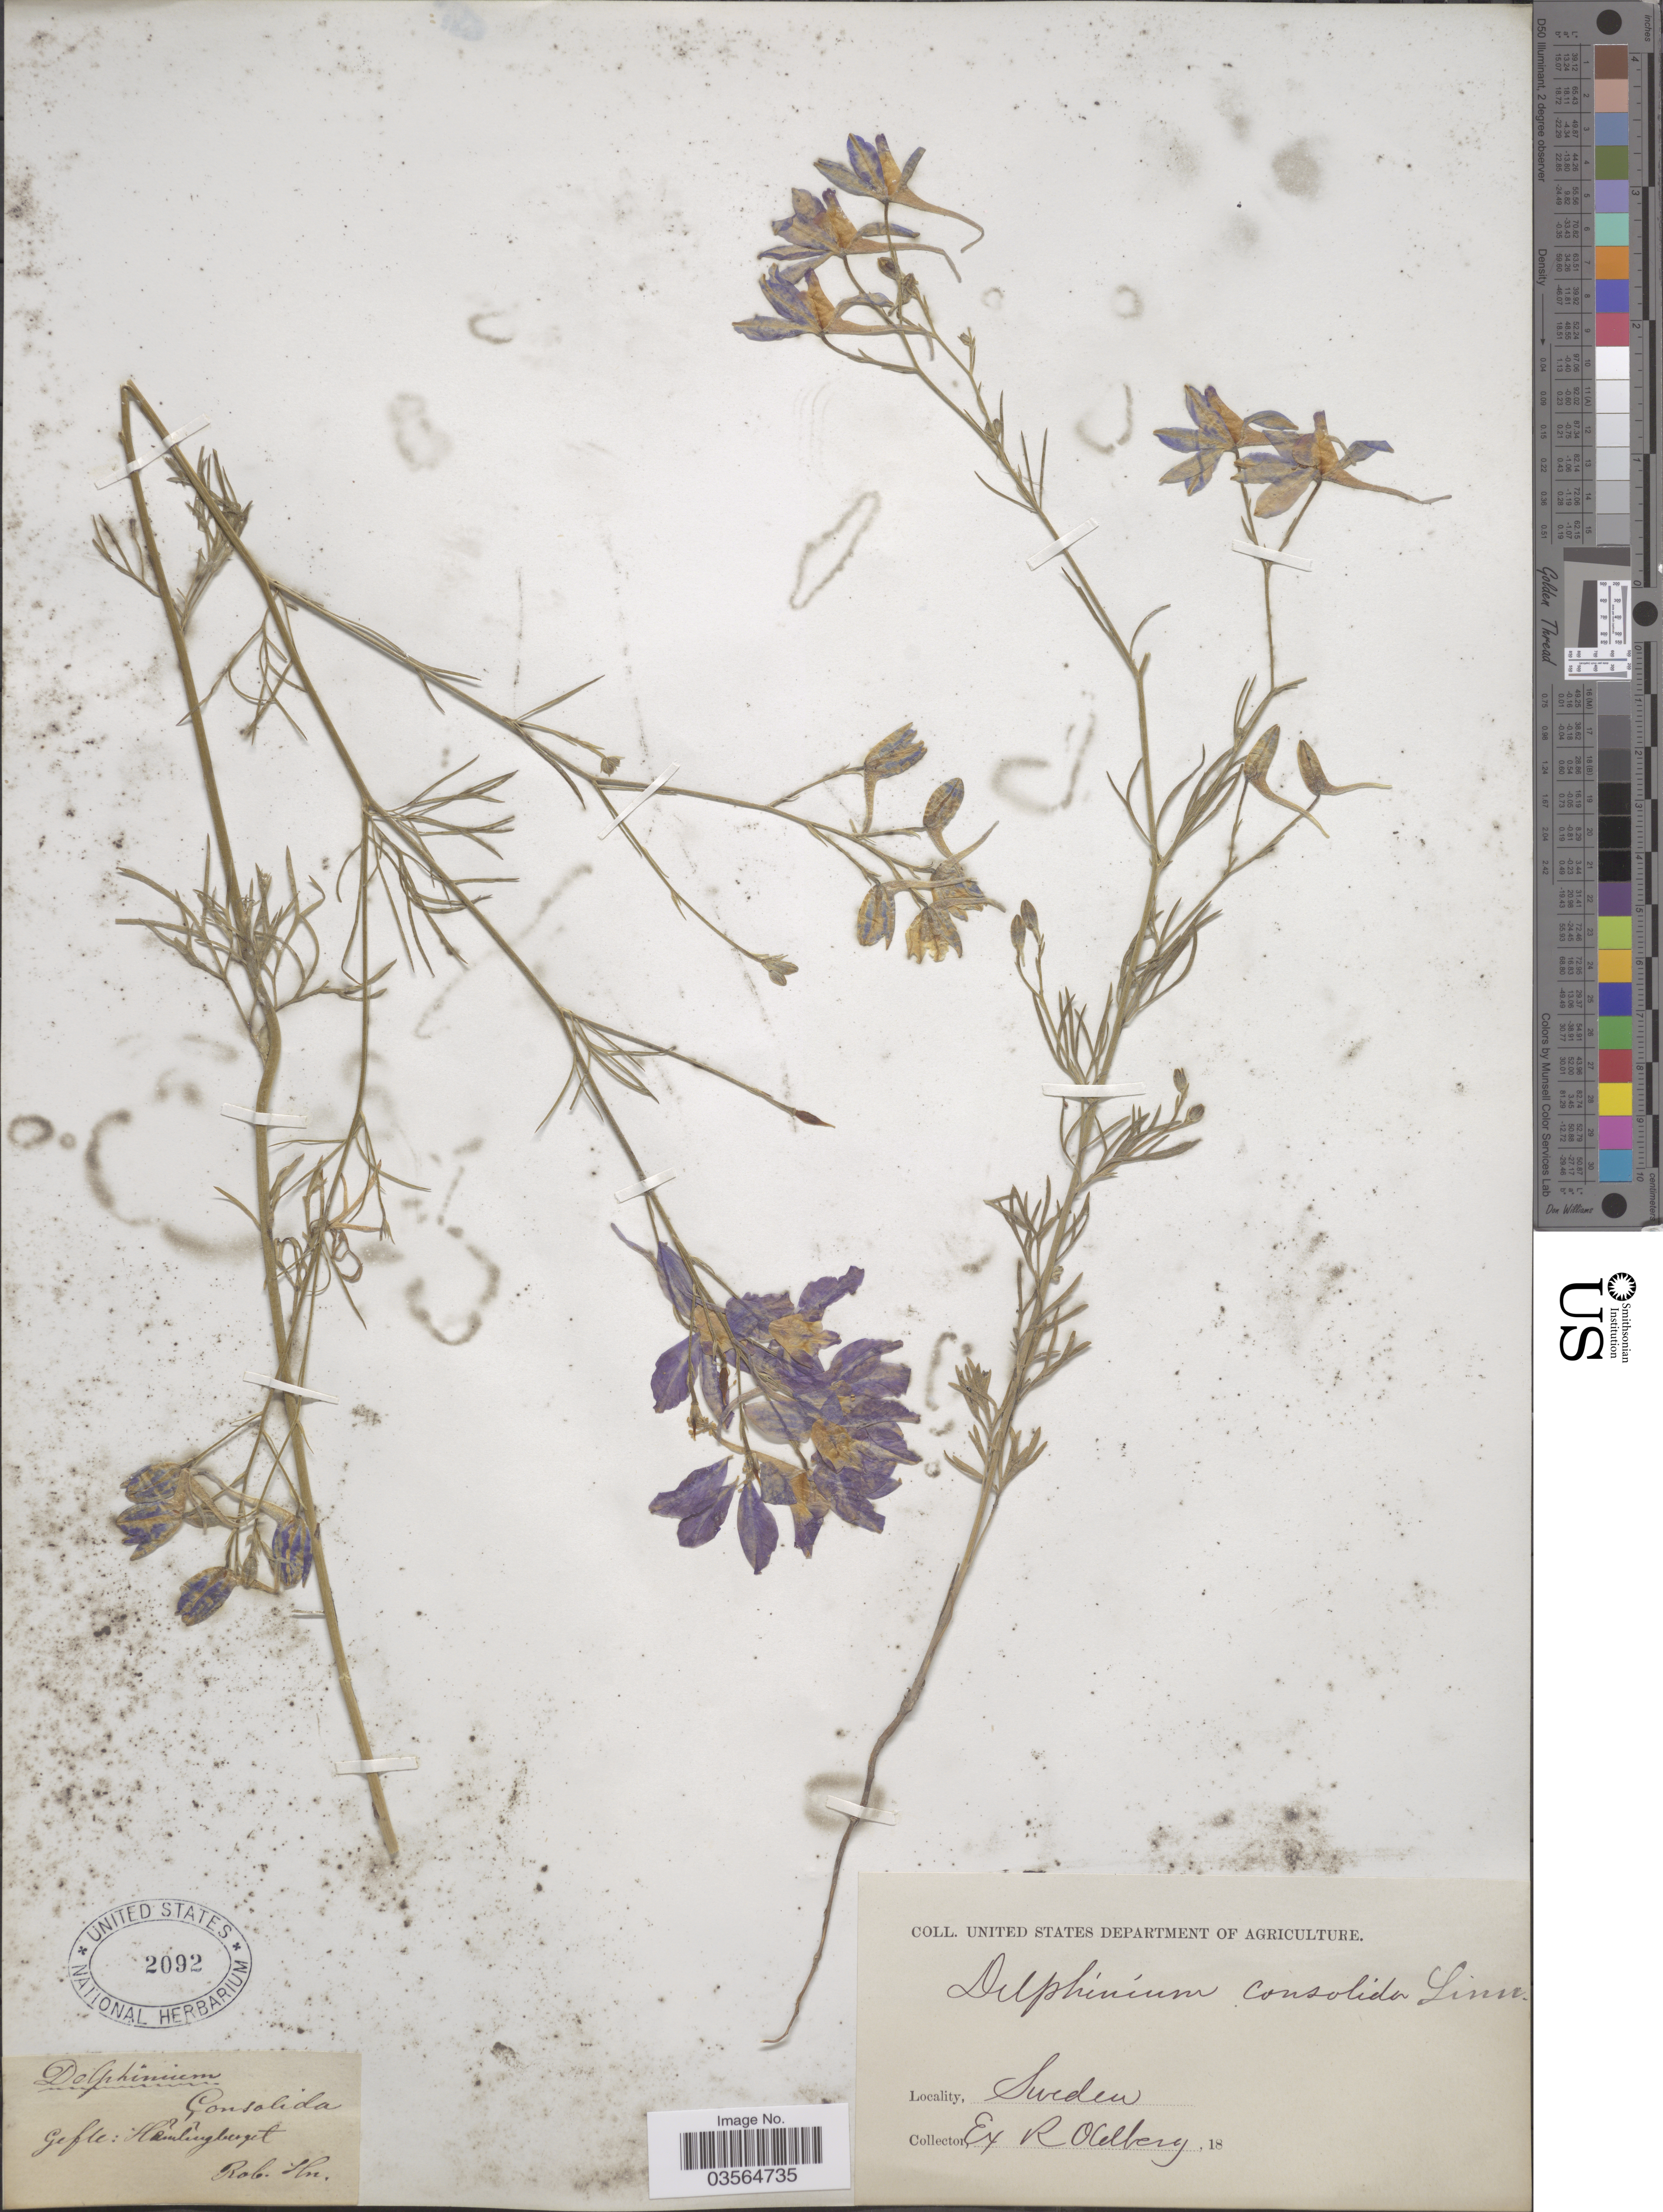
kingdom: Plantae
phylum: Tracheophyta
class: Magnoliopsida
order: Ranunculales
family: Ranunculaceae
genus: Delphinium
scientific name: Delphinium consolida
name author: L.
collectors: R. Hn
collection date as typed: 18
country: Sweden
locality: Gefle: Hamlingberget.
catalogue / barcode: US 2092